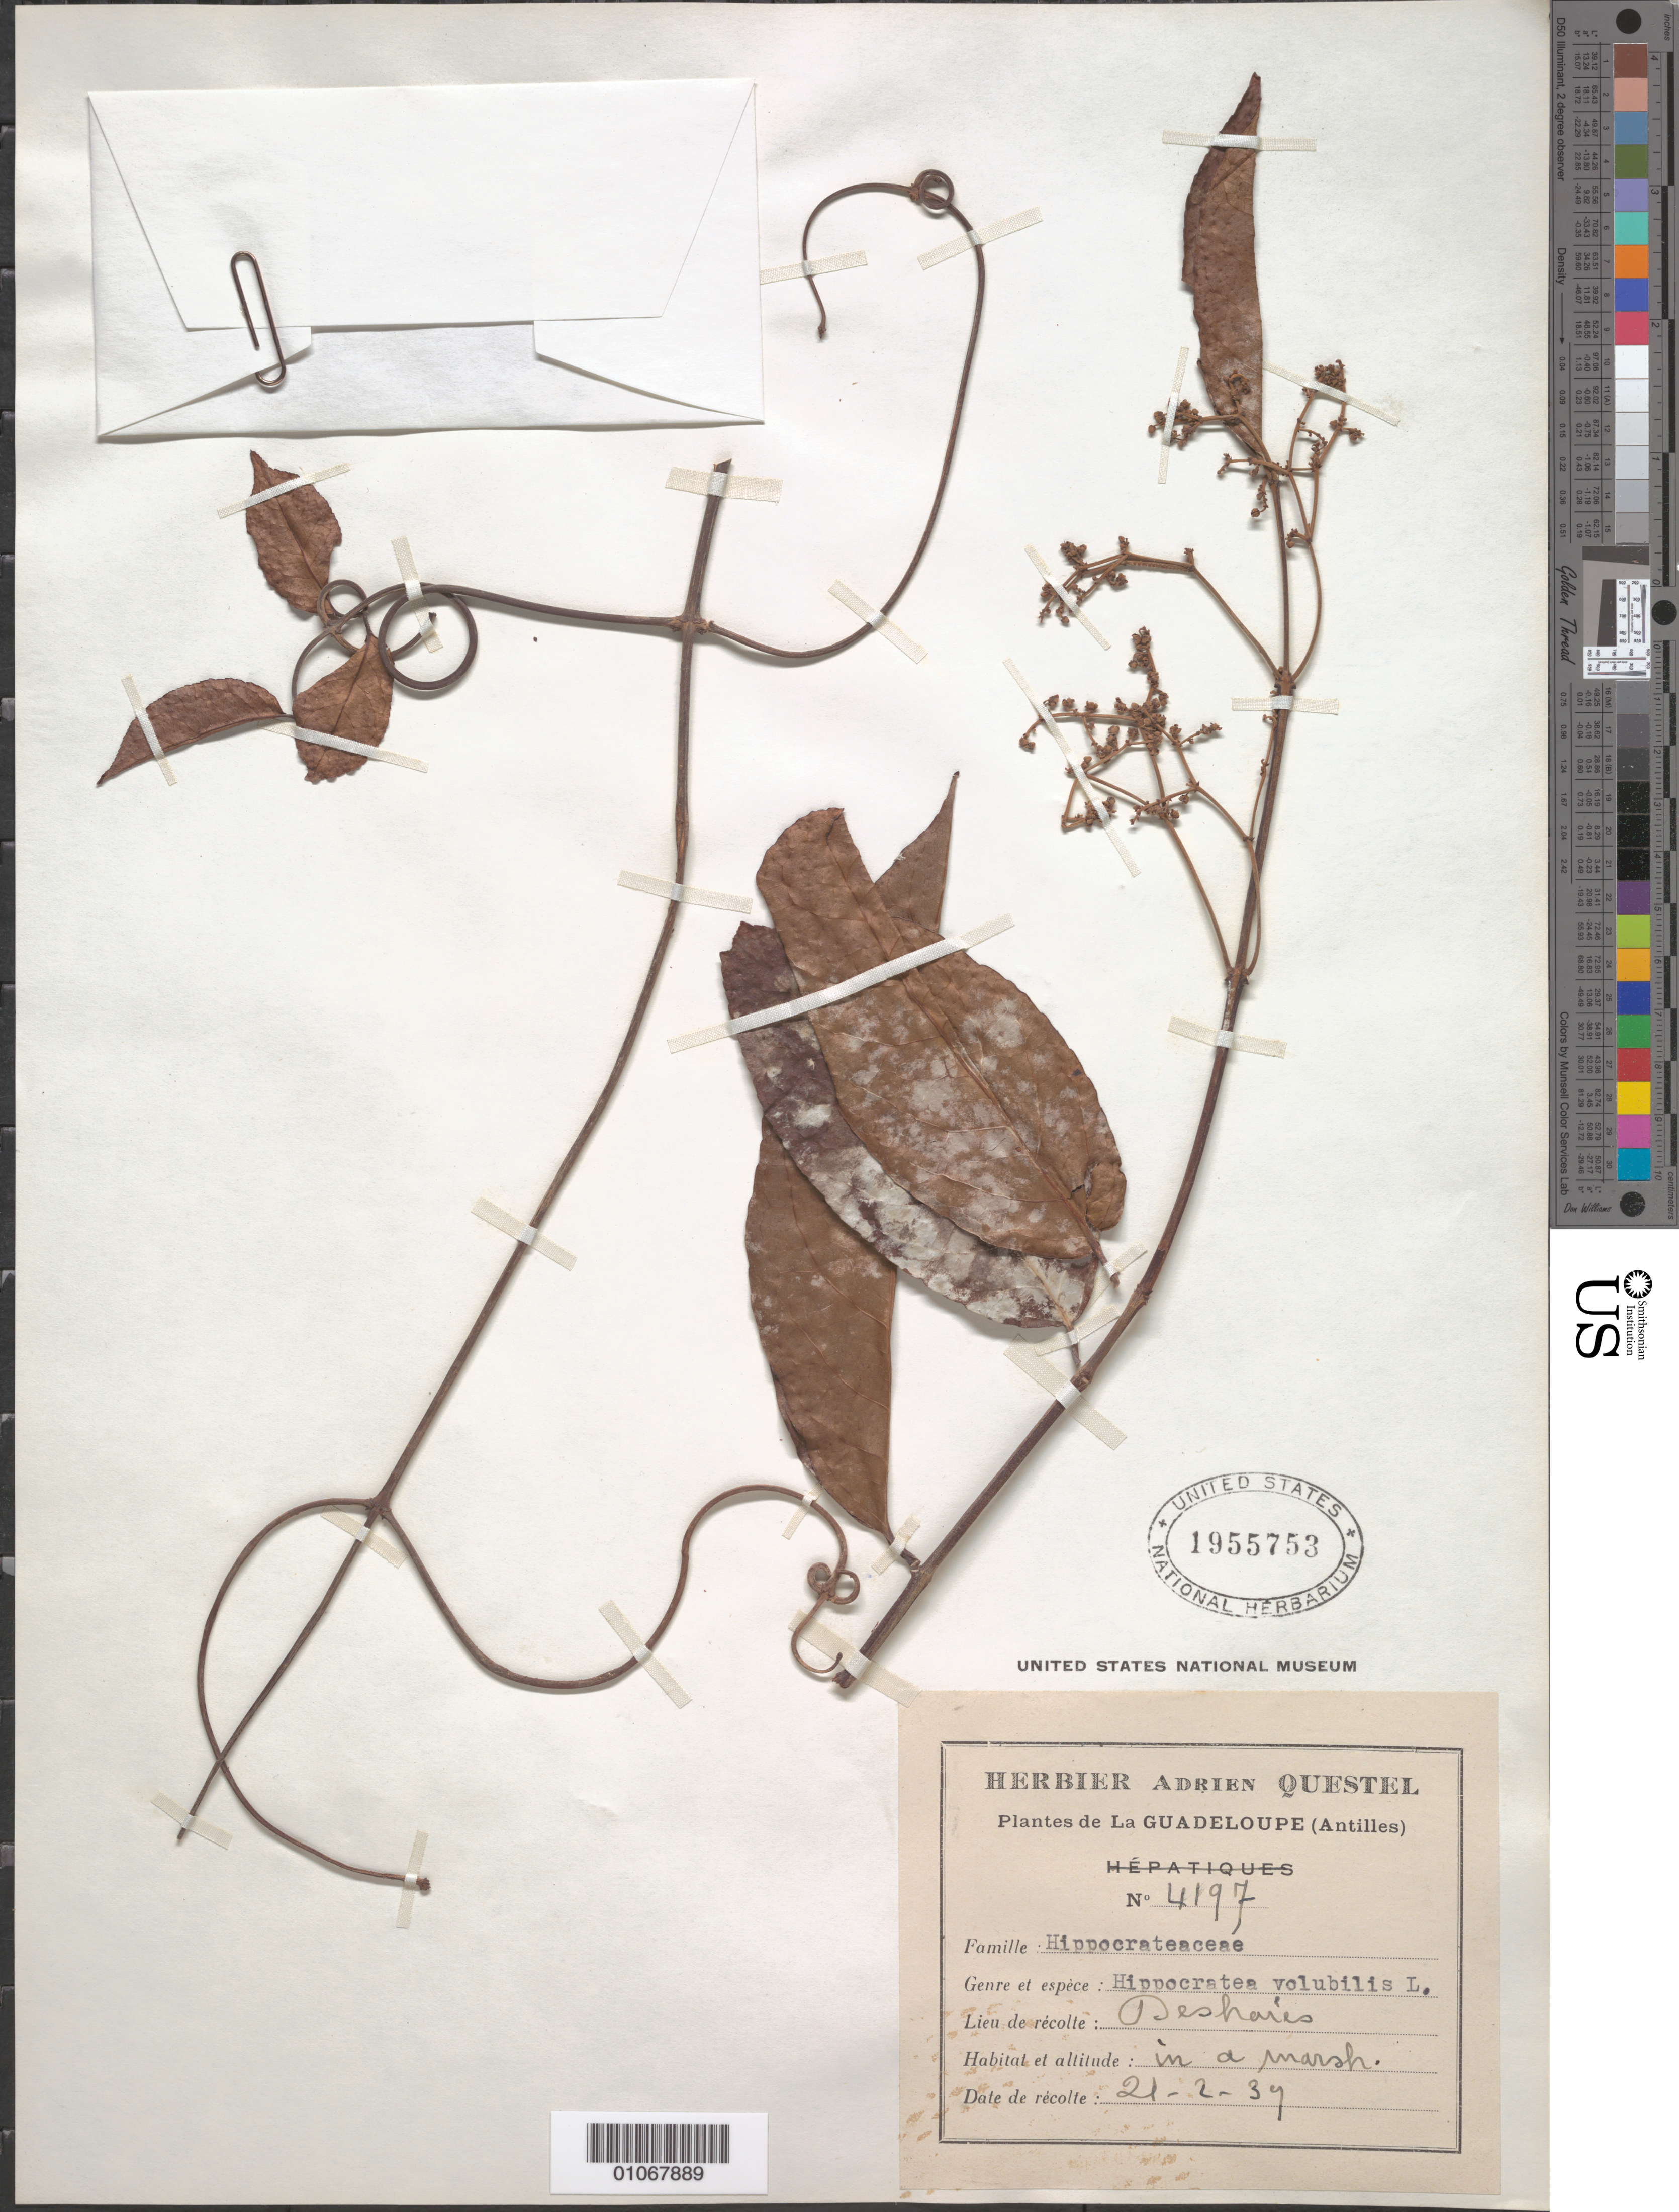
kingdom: Plantae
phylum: Tracheophyta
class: Magnoliopsida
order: Celastrales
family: Celastraceae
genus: Hippocratea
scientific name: Hippocratea volubilis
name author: L.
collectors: A. Questel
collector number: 4197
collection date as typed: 21 Feb 1939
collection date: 1939-02-21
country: Guadeloupe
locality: In a marsh.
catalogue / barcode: US 1955753